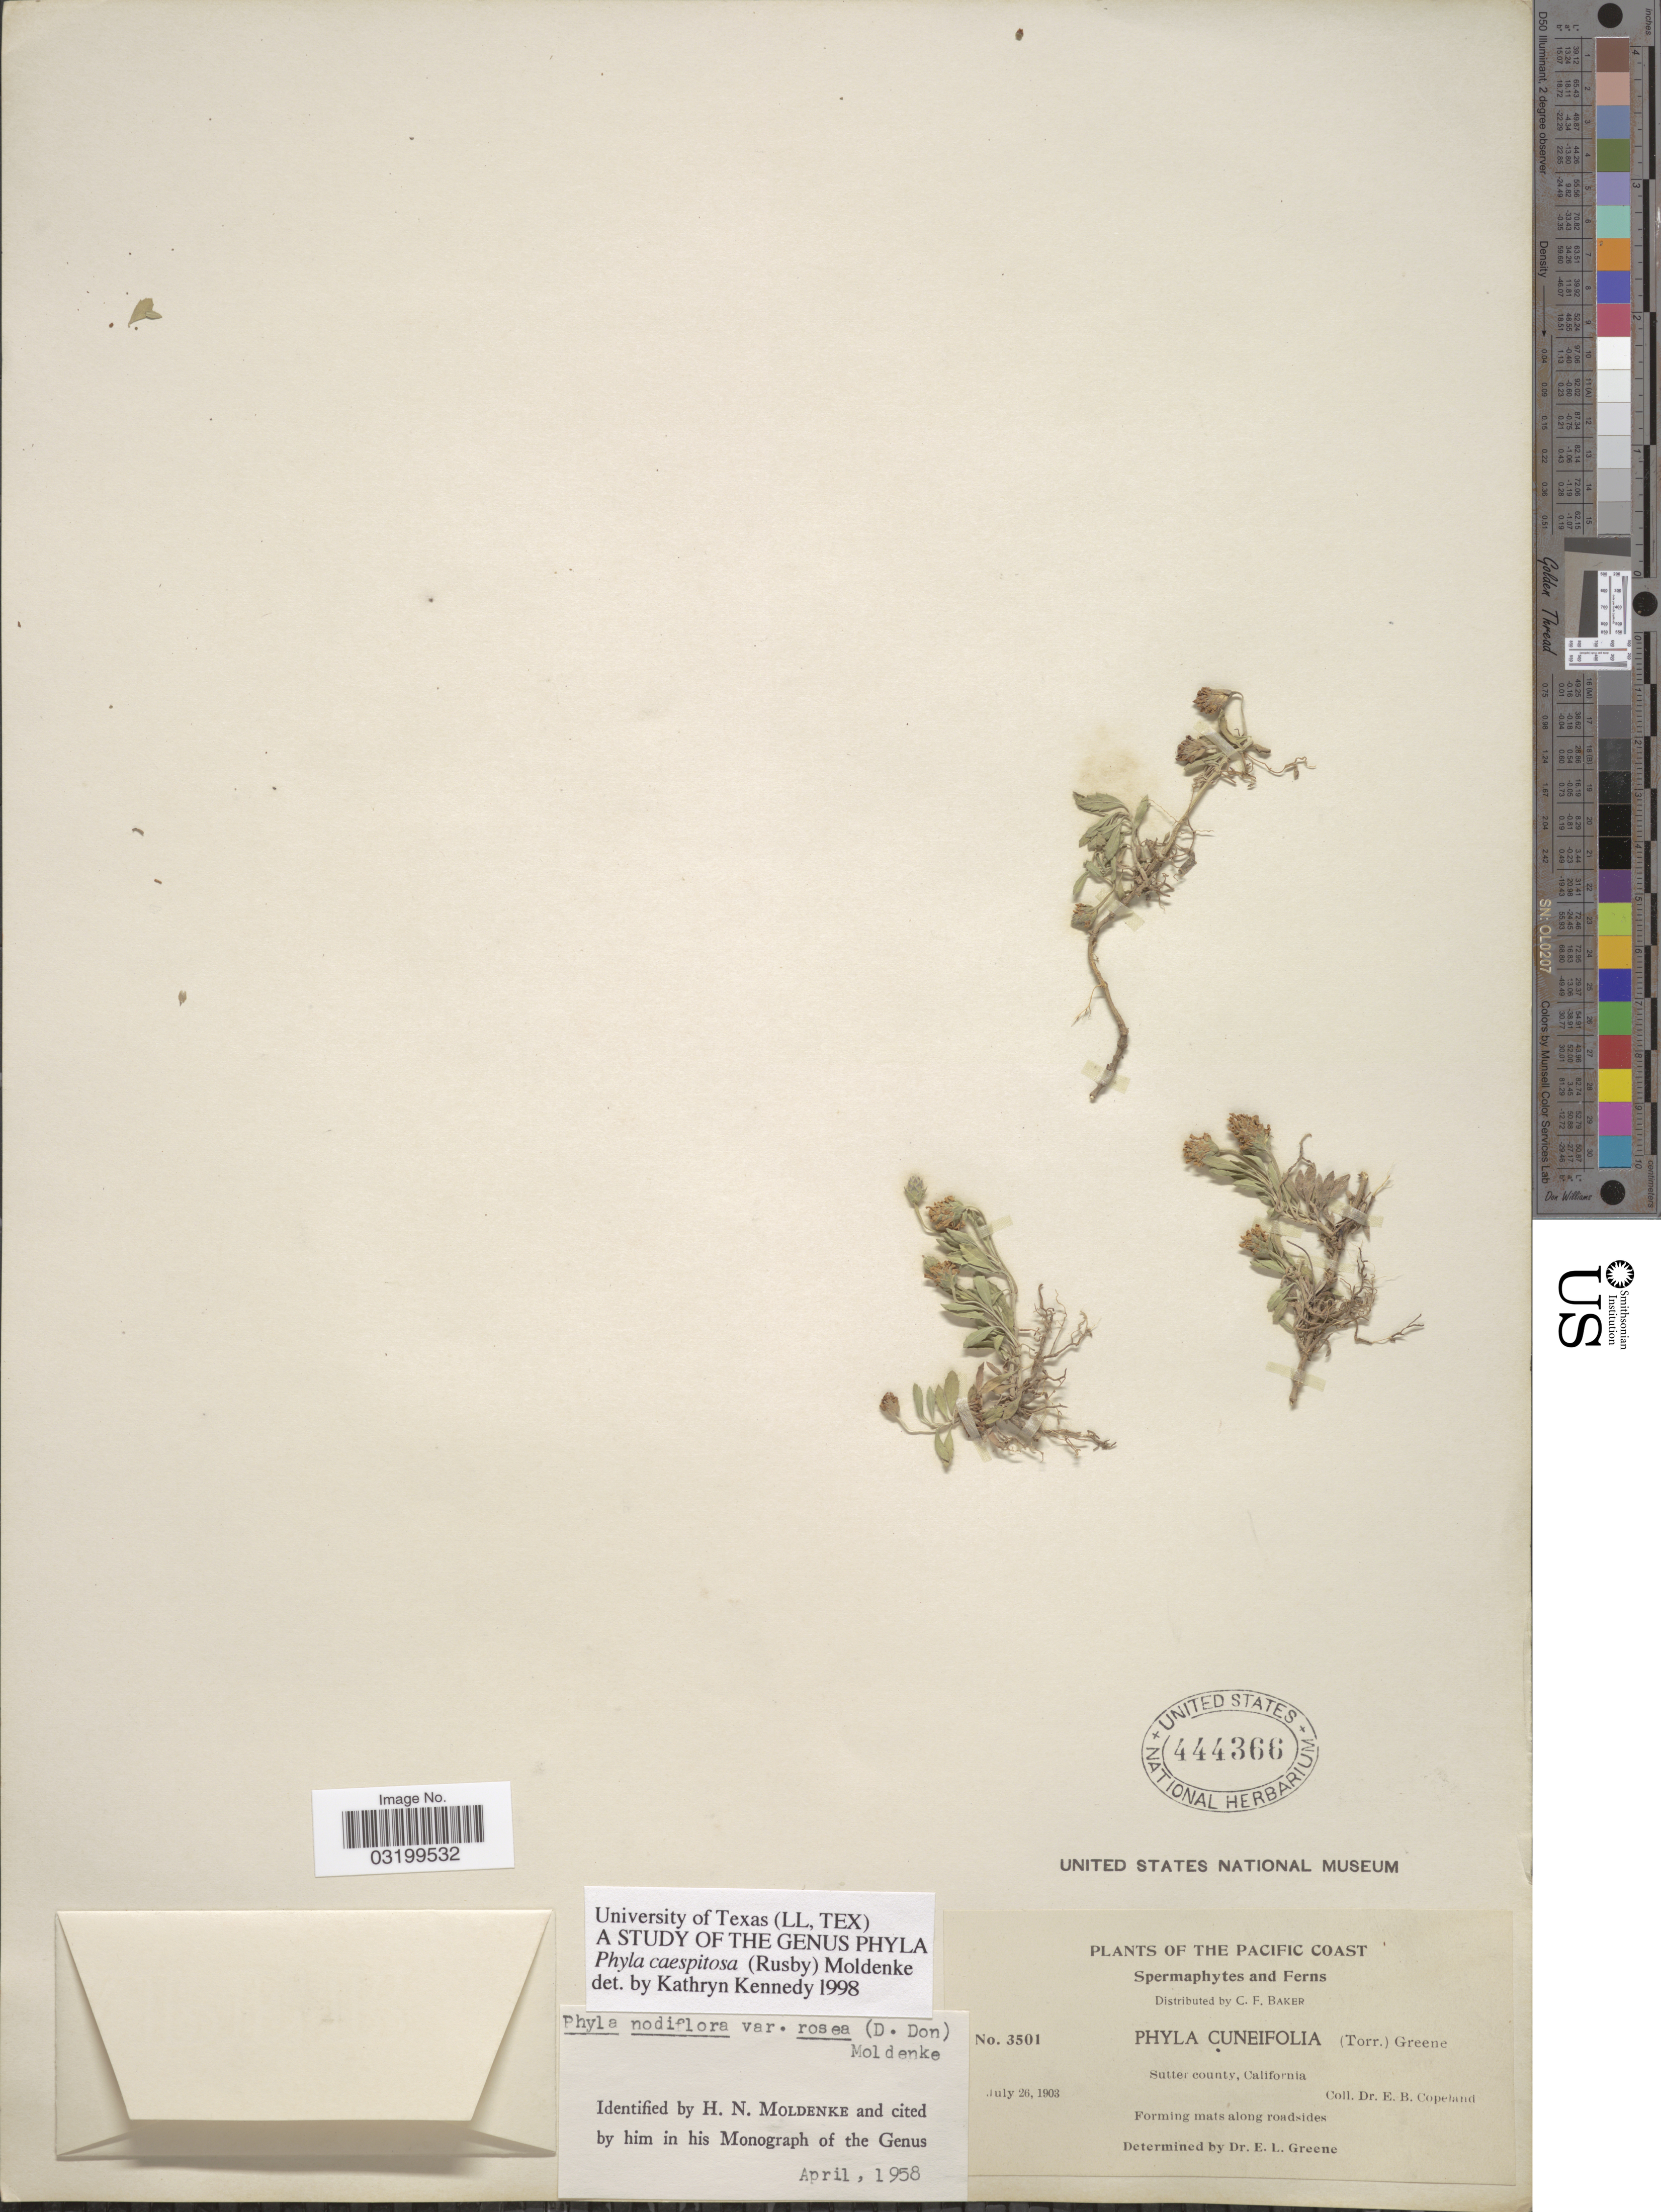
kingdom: Plantae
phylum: Tracheophyta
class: Magnoliopsida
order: Lamiales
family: Verbenaceae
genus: Phyla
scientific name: Phyla caespitosa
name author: (Rusby) Moldenke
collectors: E. B. Copeland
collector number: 3501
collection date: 1903-07-26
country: United States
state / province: California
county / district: Sutter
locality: The Pacific Coast. Sutter county.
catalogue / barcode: US 444366